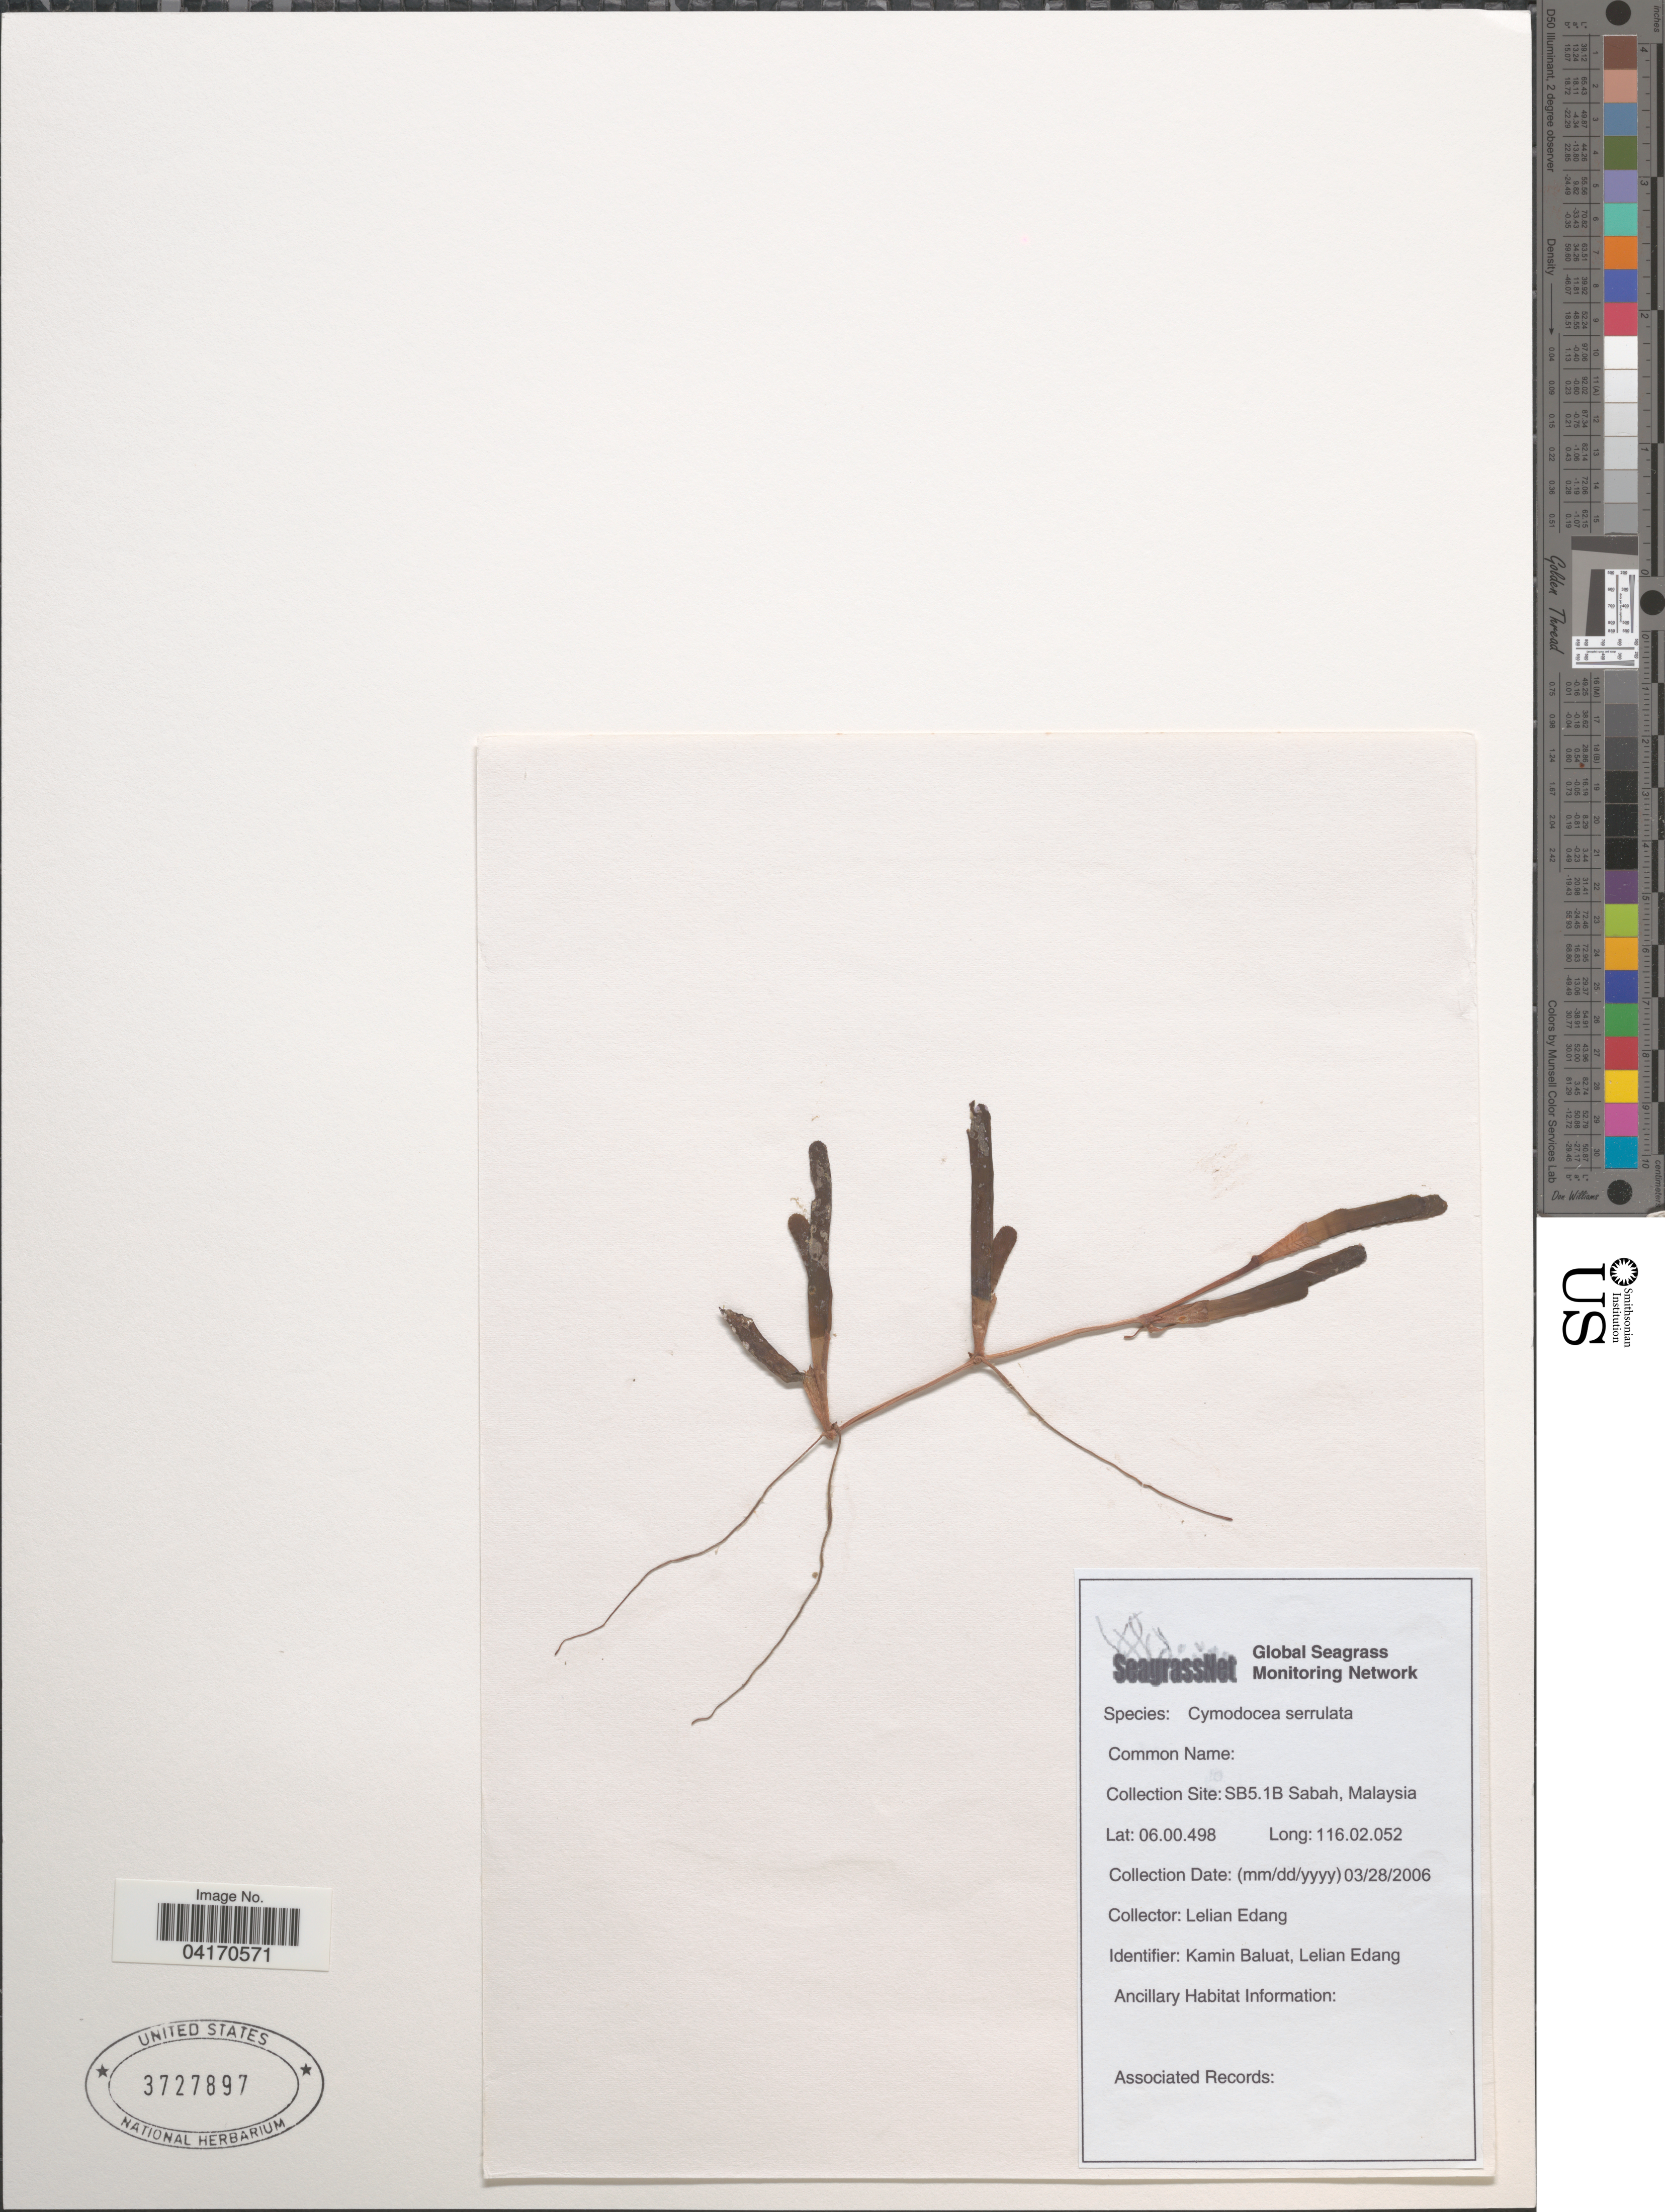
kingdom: Plantae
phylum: Tracheophyta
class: Liliopsida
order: Alismatales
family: Cymodoceaceae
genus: Cymodocea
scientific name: Cymodocea serrulata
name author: (R. Br.) Magnus & Ashers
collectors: L. Edang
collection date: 2006-03-28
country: Malaysia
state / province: Sabah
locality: Collection Site: SB5.1B.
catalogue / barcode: US 3727897